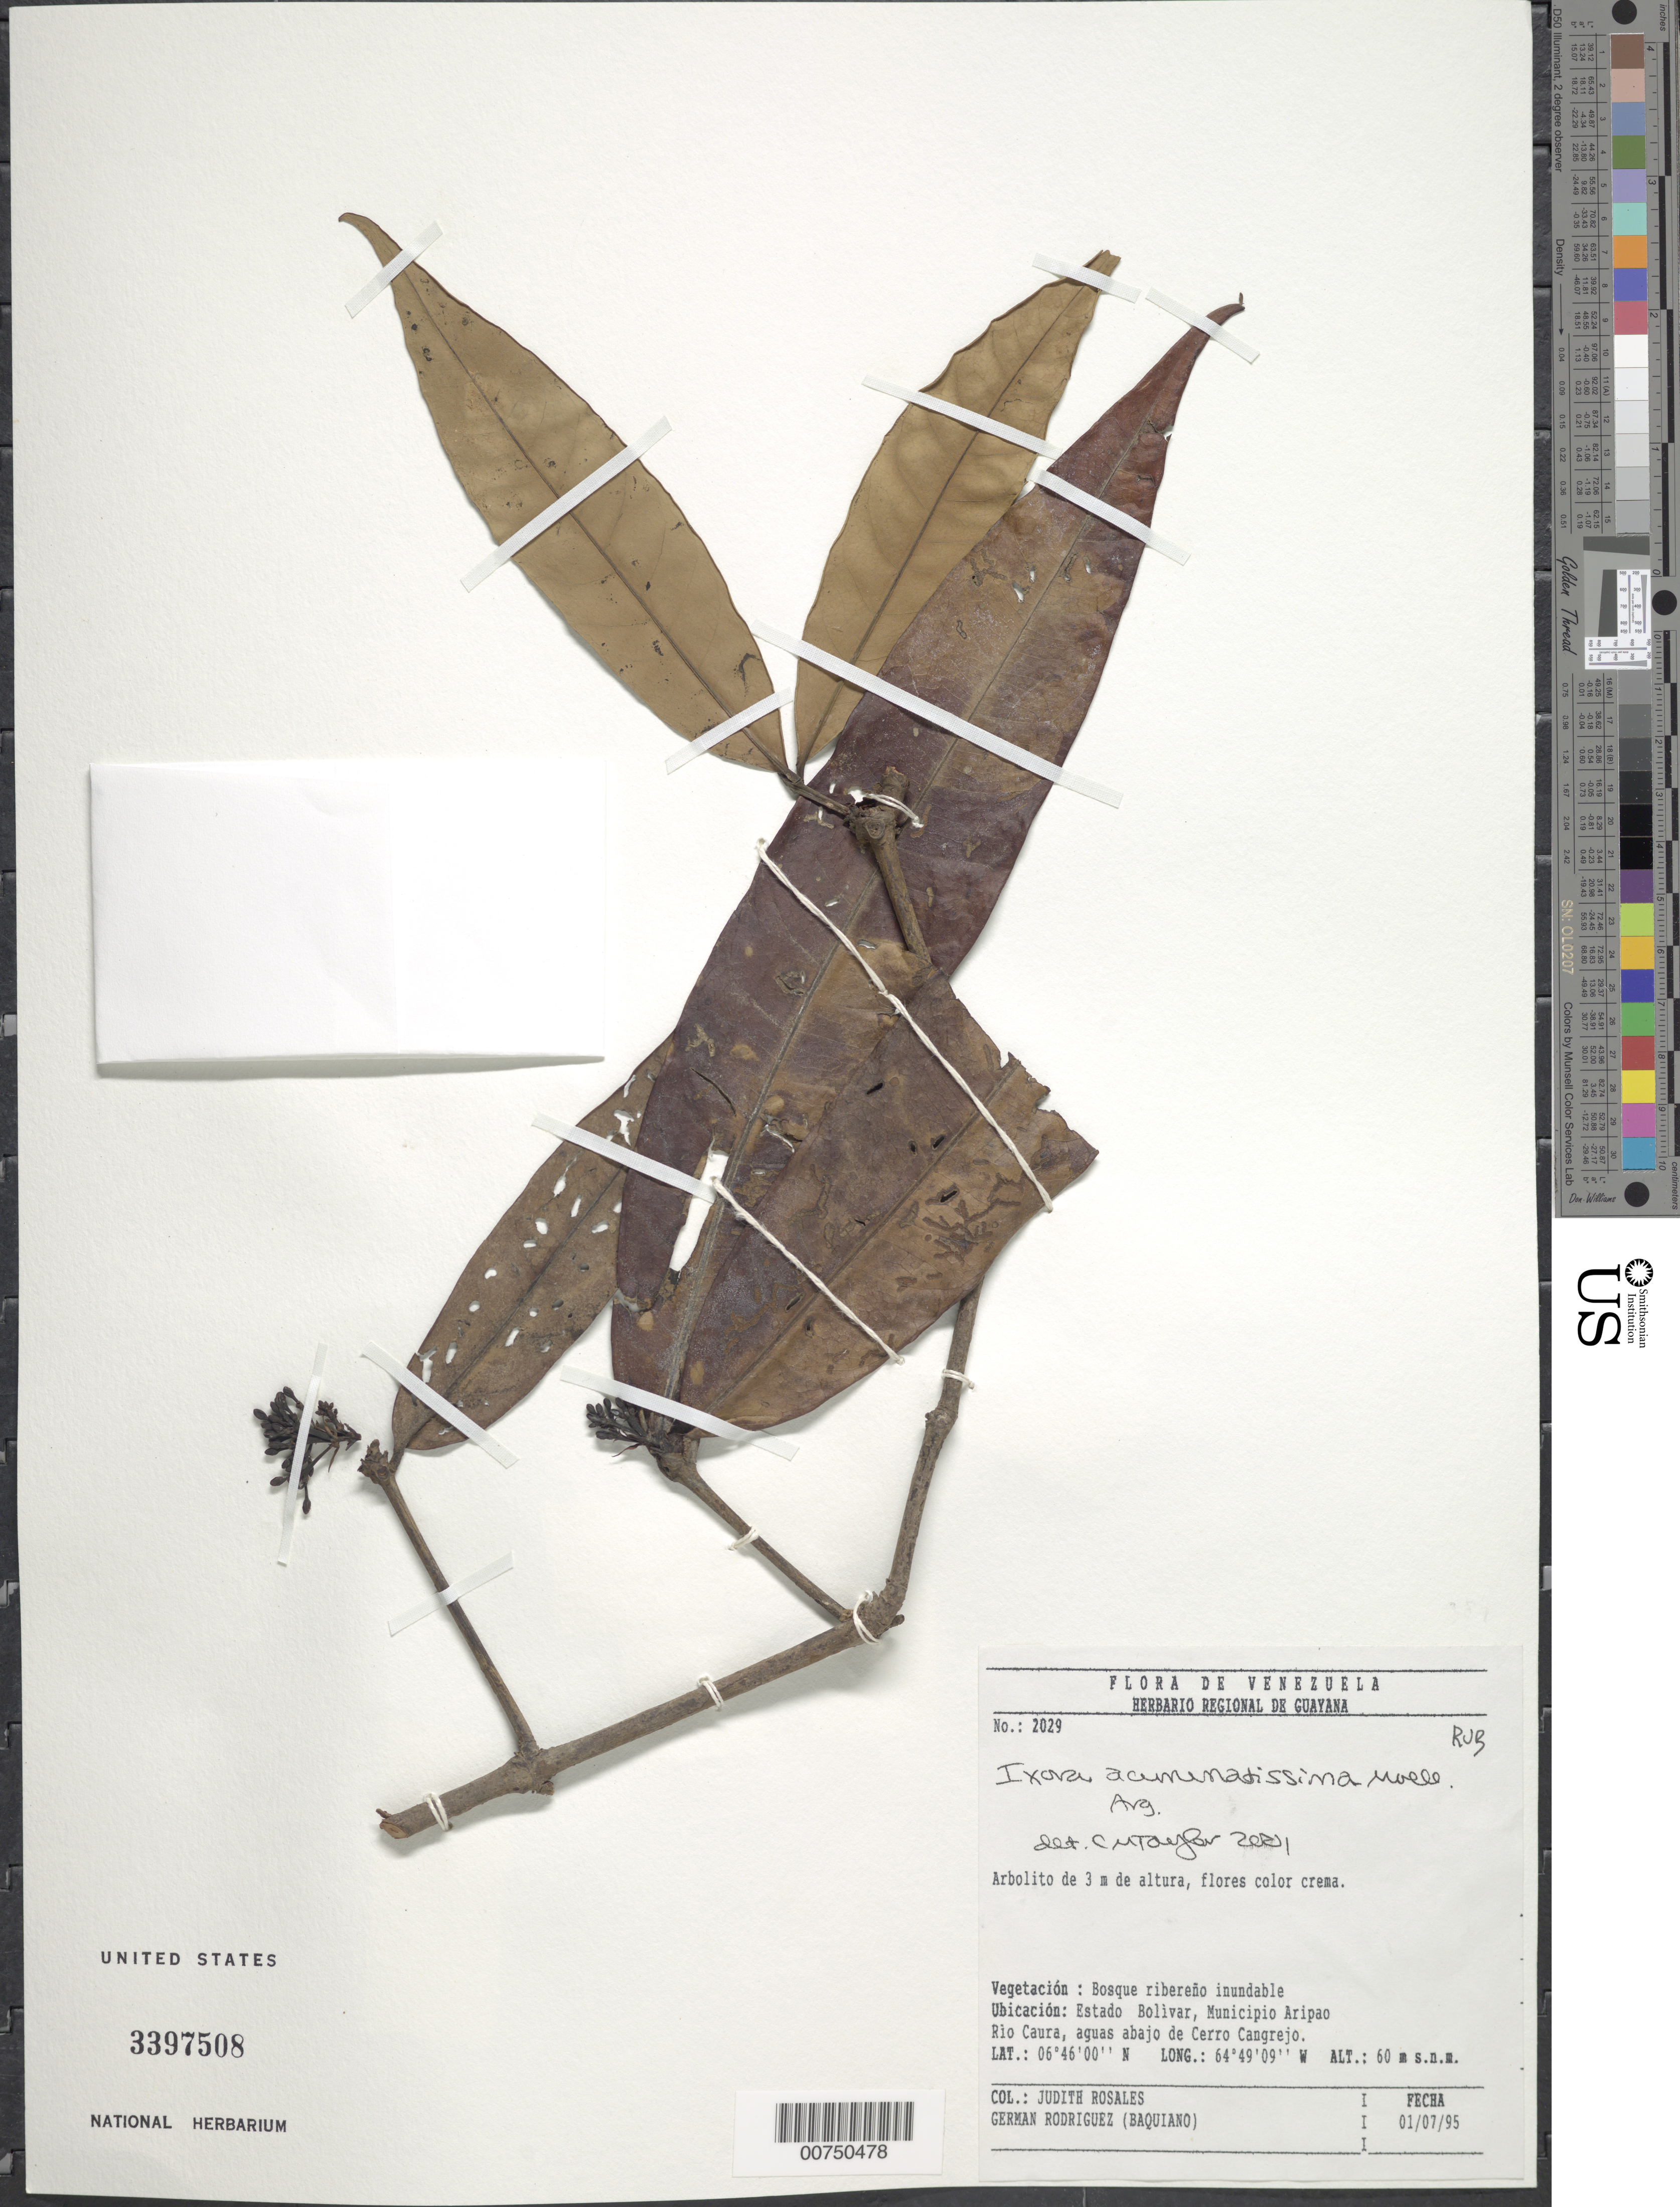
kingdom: Plantae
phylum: Tracheophyta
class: Magnoliopsida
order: Gentianales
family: Rubiaceae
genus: Ixora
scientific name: Ixora acuminatissima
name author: Müll. Arg.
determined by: Taylor, Charlotte M.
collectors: J. Rosales & G. Rodriguez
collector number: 2029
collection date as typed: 1-Jul-95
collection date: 1995-07-01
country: Venezuela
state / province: Bolívar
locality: Mun. Aripao, Río Caura, agua abajo de Cerro Cangrejo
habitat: Inundated riparian forest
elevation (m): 60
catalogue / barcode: US 3397508